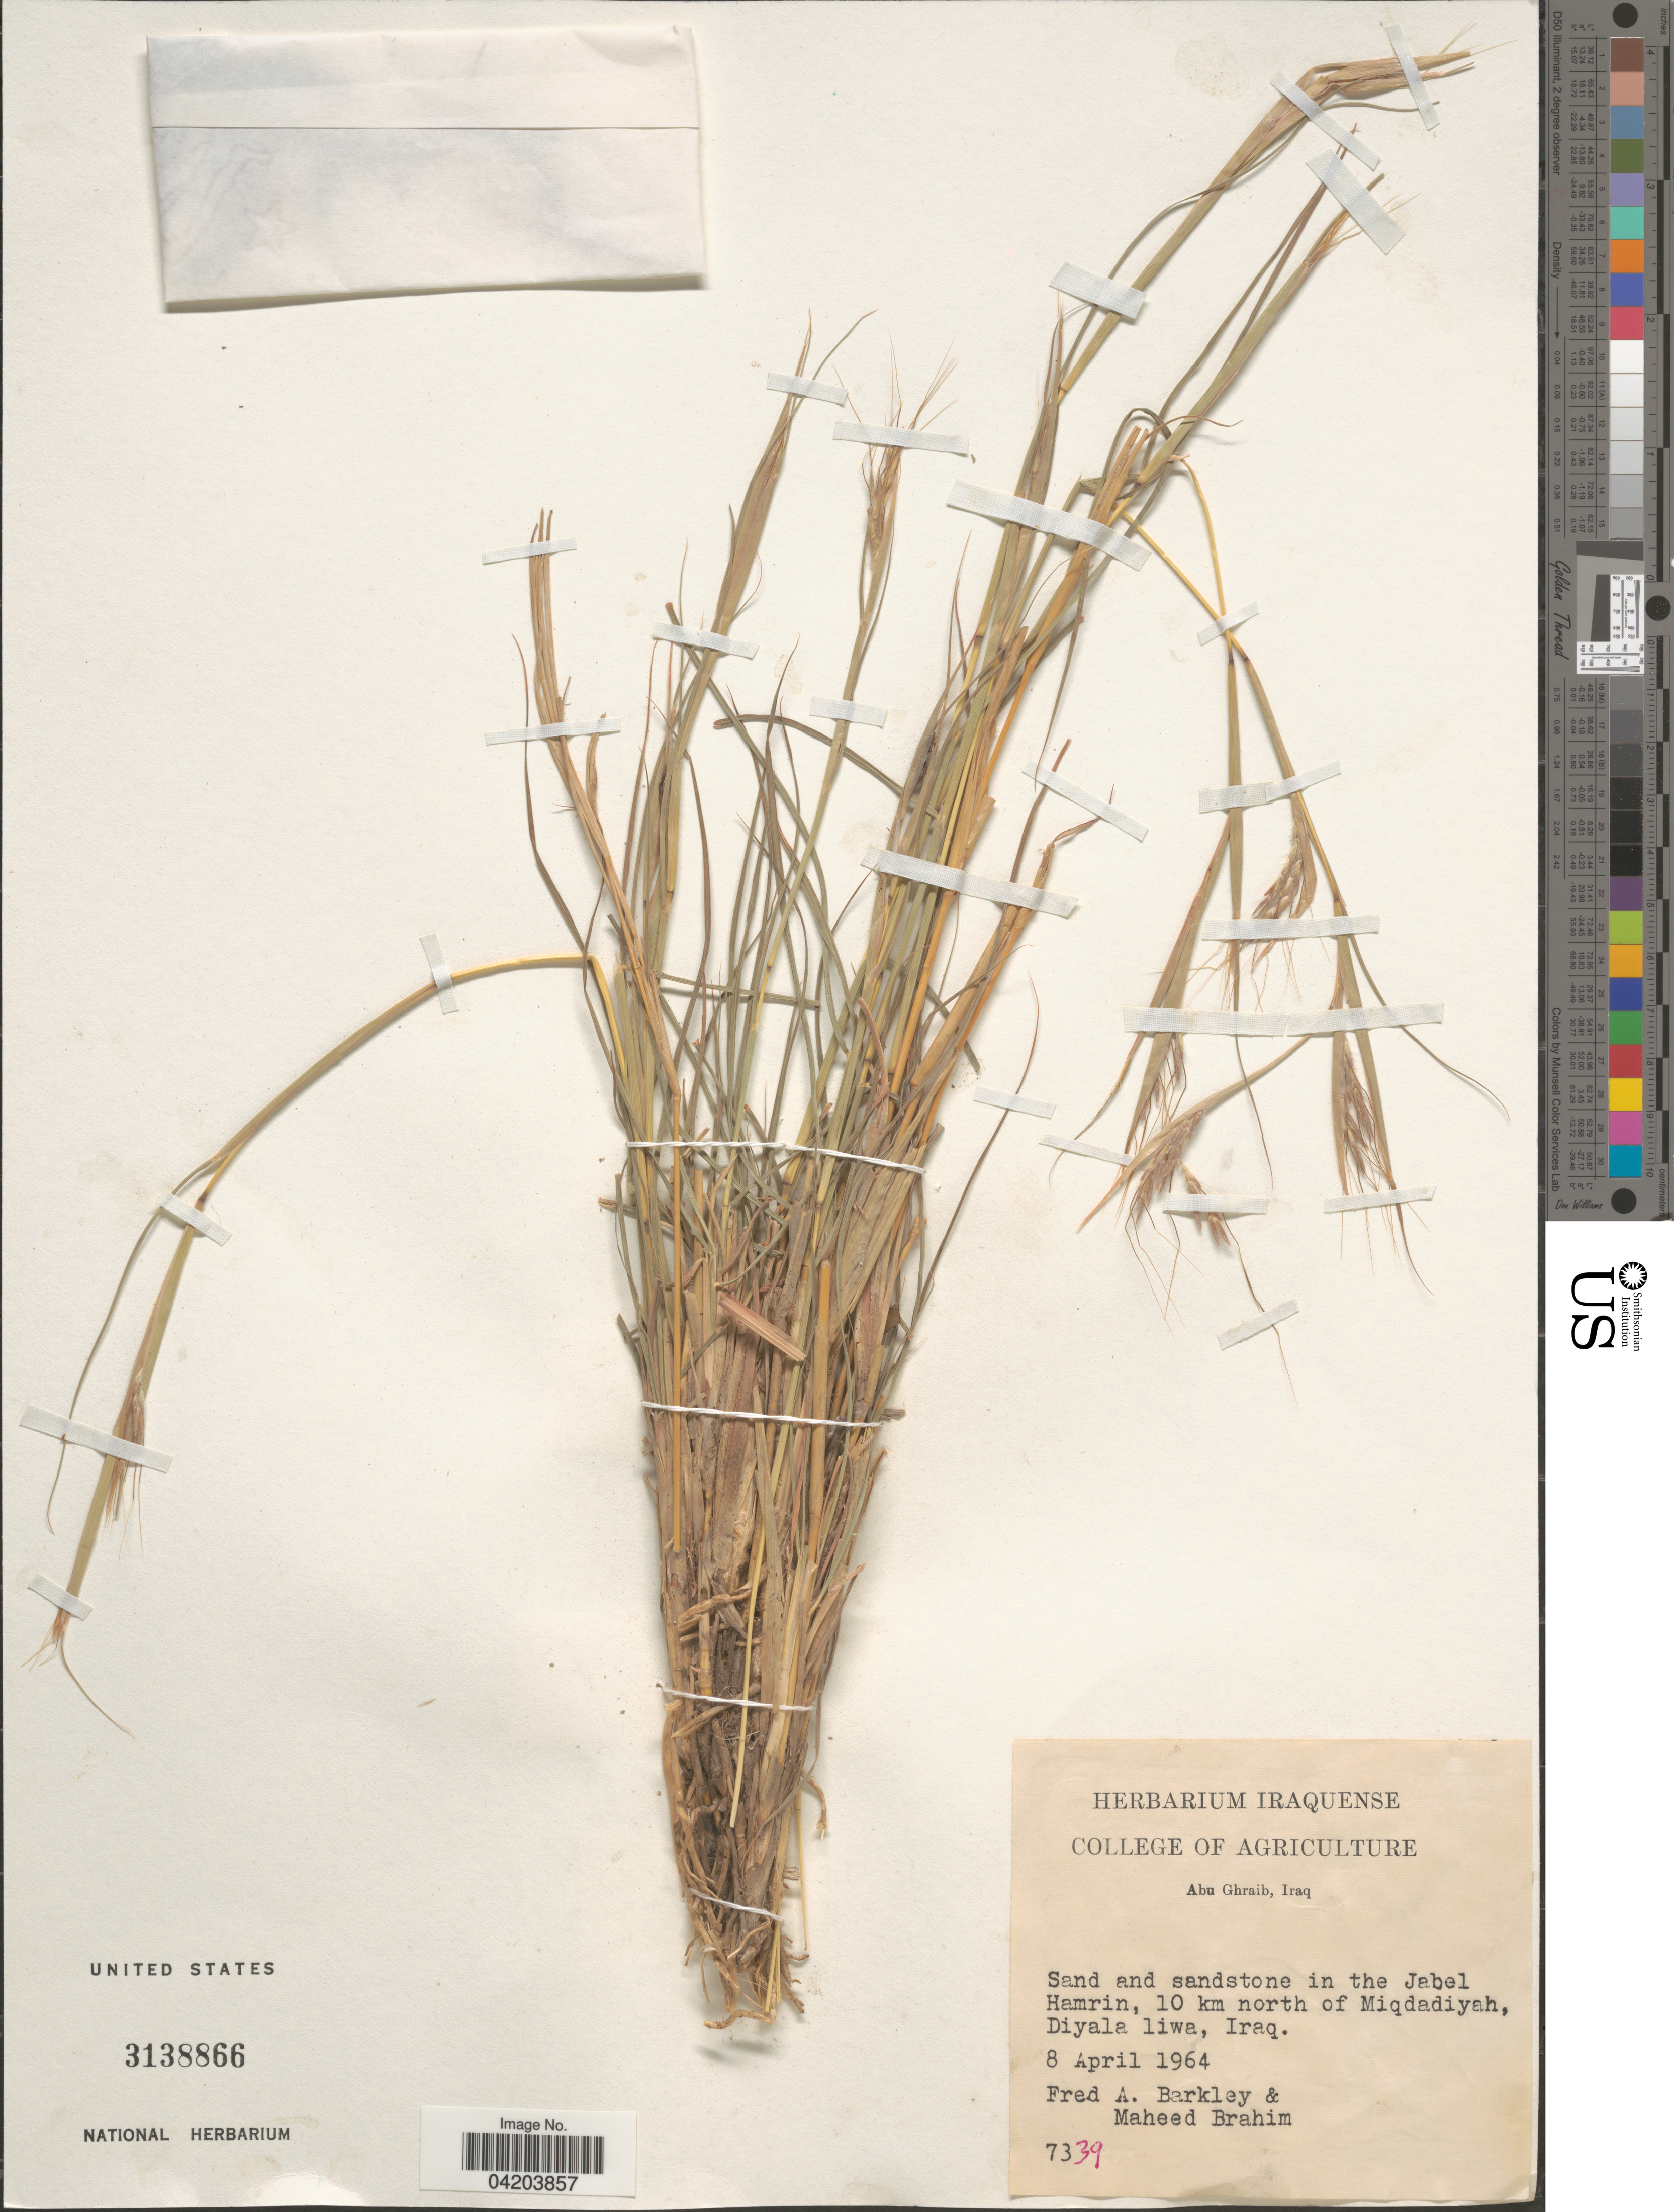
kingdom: Plantae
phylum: Tracheophyta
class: Liliopsida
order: Poales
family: Poaceae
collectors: F. A. Barkley & M. Brahim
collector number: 7339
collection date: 1964-04-08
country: Iraq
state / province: Diyala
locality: Sand and sandstone in the Jabel Hamrin, 10 km north of Miqdadiyah, Diyala liwa.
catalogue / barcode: US 3138866